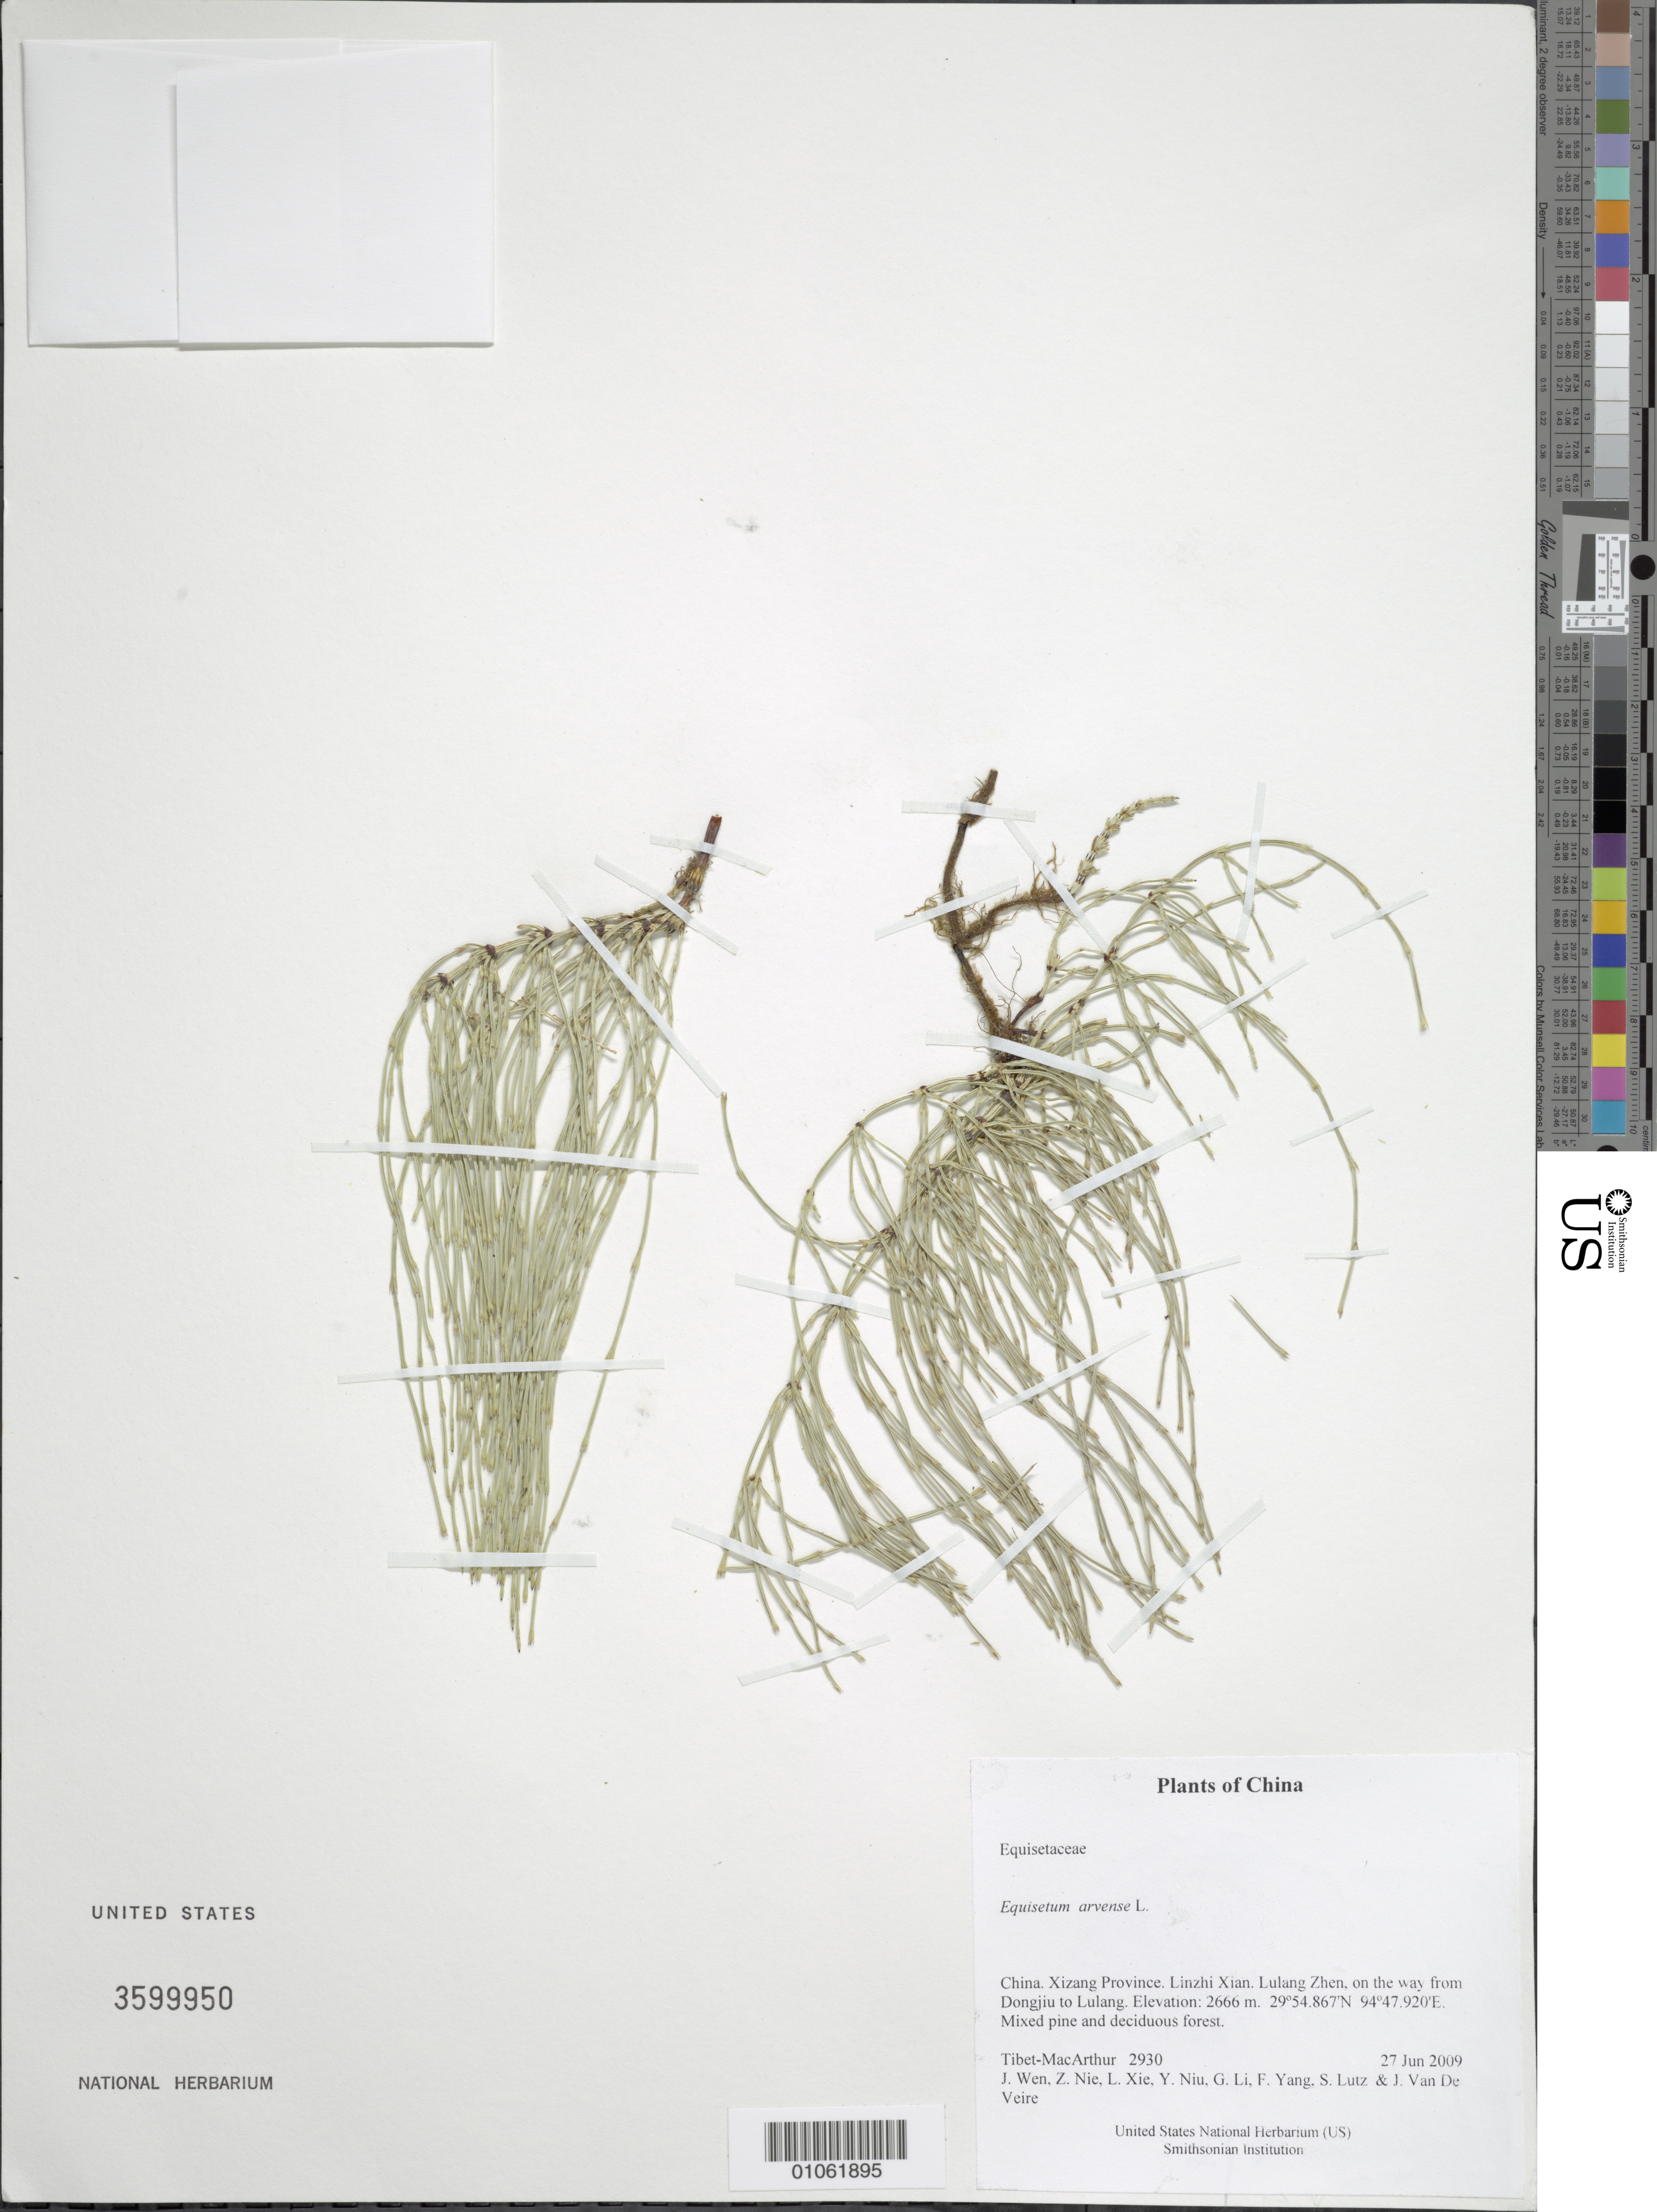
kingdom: Plantae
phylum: Tracheophyta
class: Polypodiopsida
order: Equisetales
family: Equisetaceae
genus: Equisetum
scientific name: Equisetum arvense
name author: L.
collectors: Tibet-MacArthur, J. Wen, Z. Nie, L. Xie, Y. Niu, G. Li, F. Yang, S. Lutz & J. Van De Veire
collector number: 2930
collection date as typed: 27 Jun 2009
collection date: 2009-06-27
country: China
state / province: Xizang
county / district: Linzhi Xian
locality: Lulang Zhen, on the way from Dongjiu to Lulang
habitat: Mixed pine and deciduous forest.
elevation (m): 2666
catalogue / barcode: US 3599950